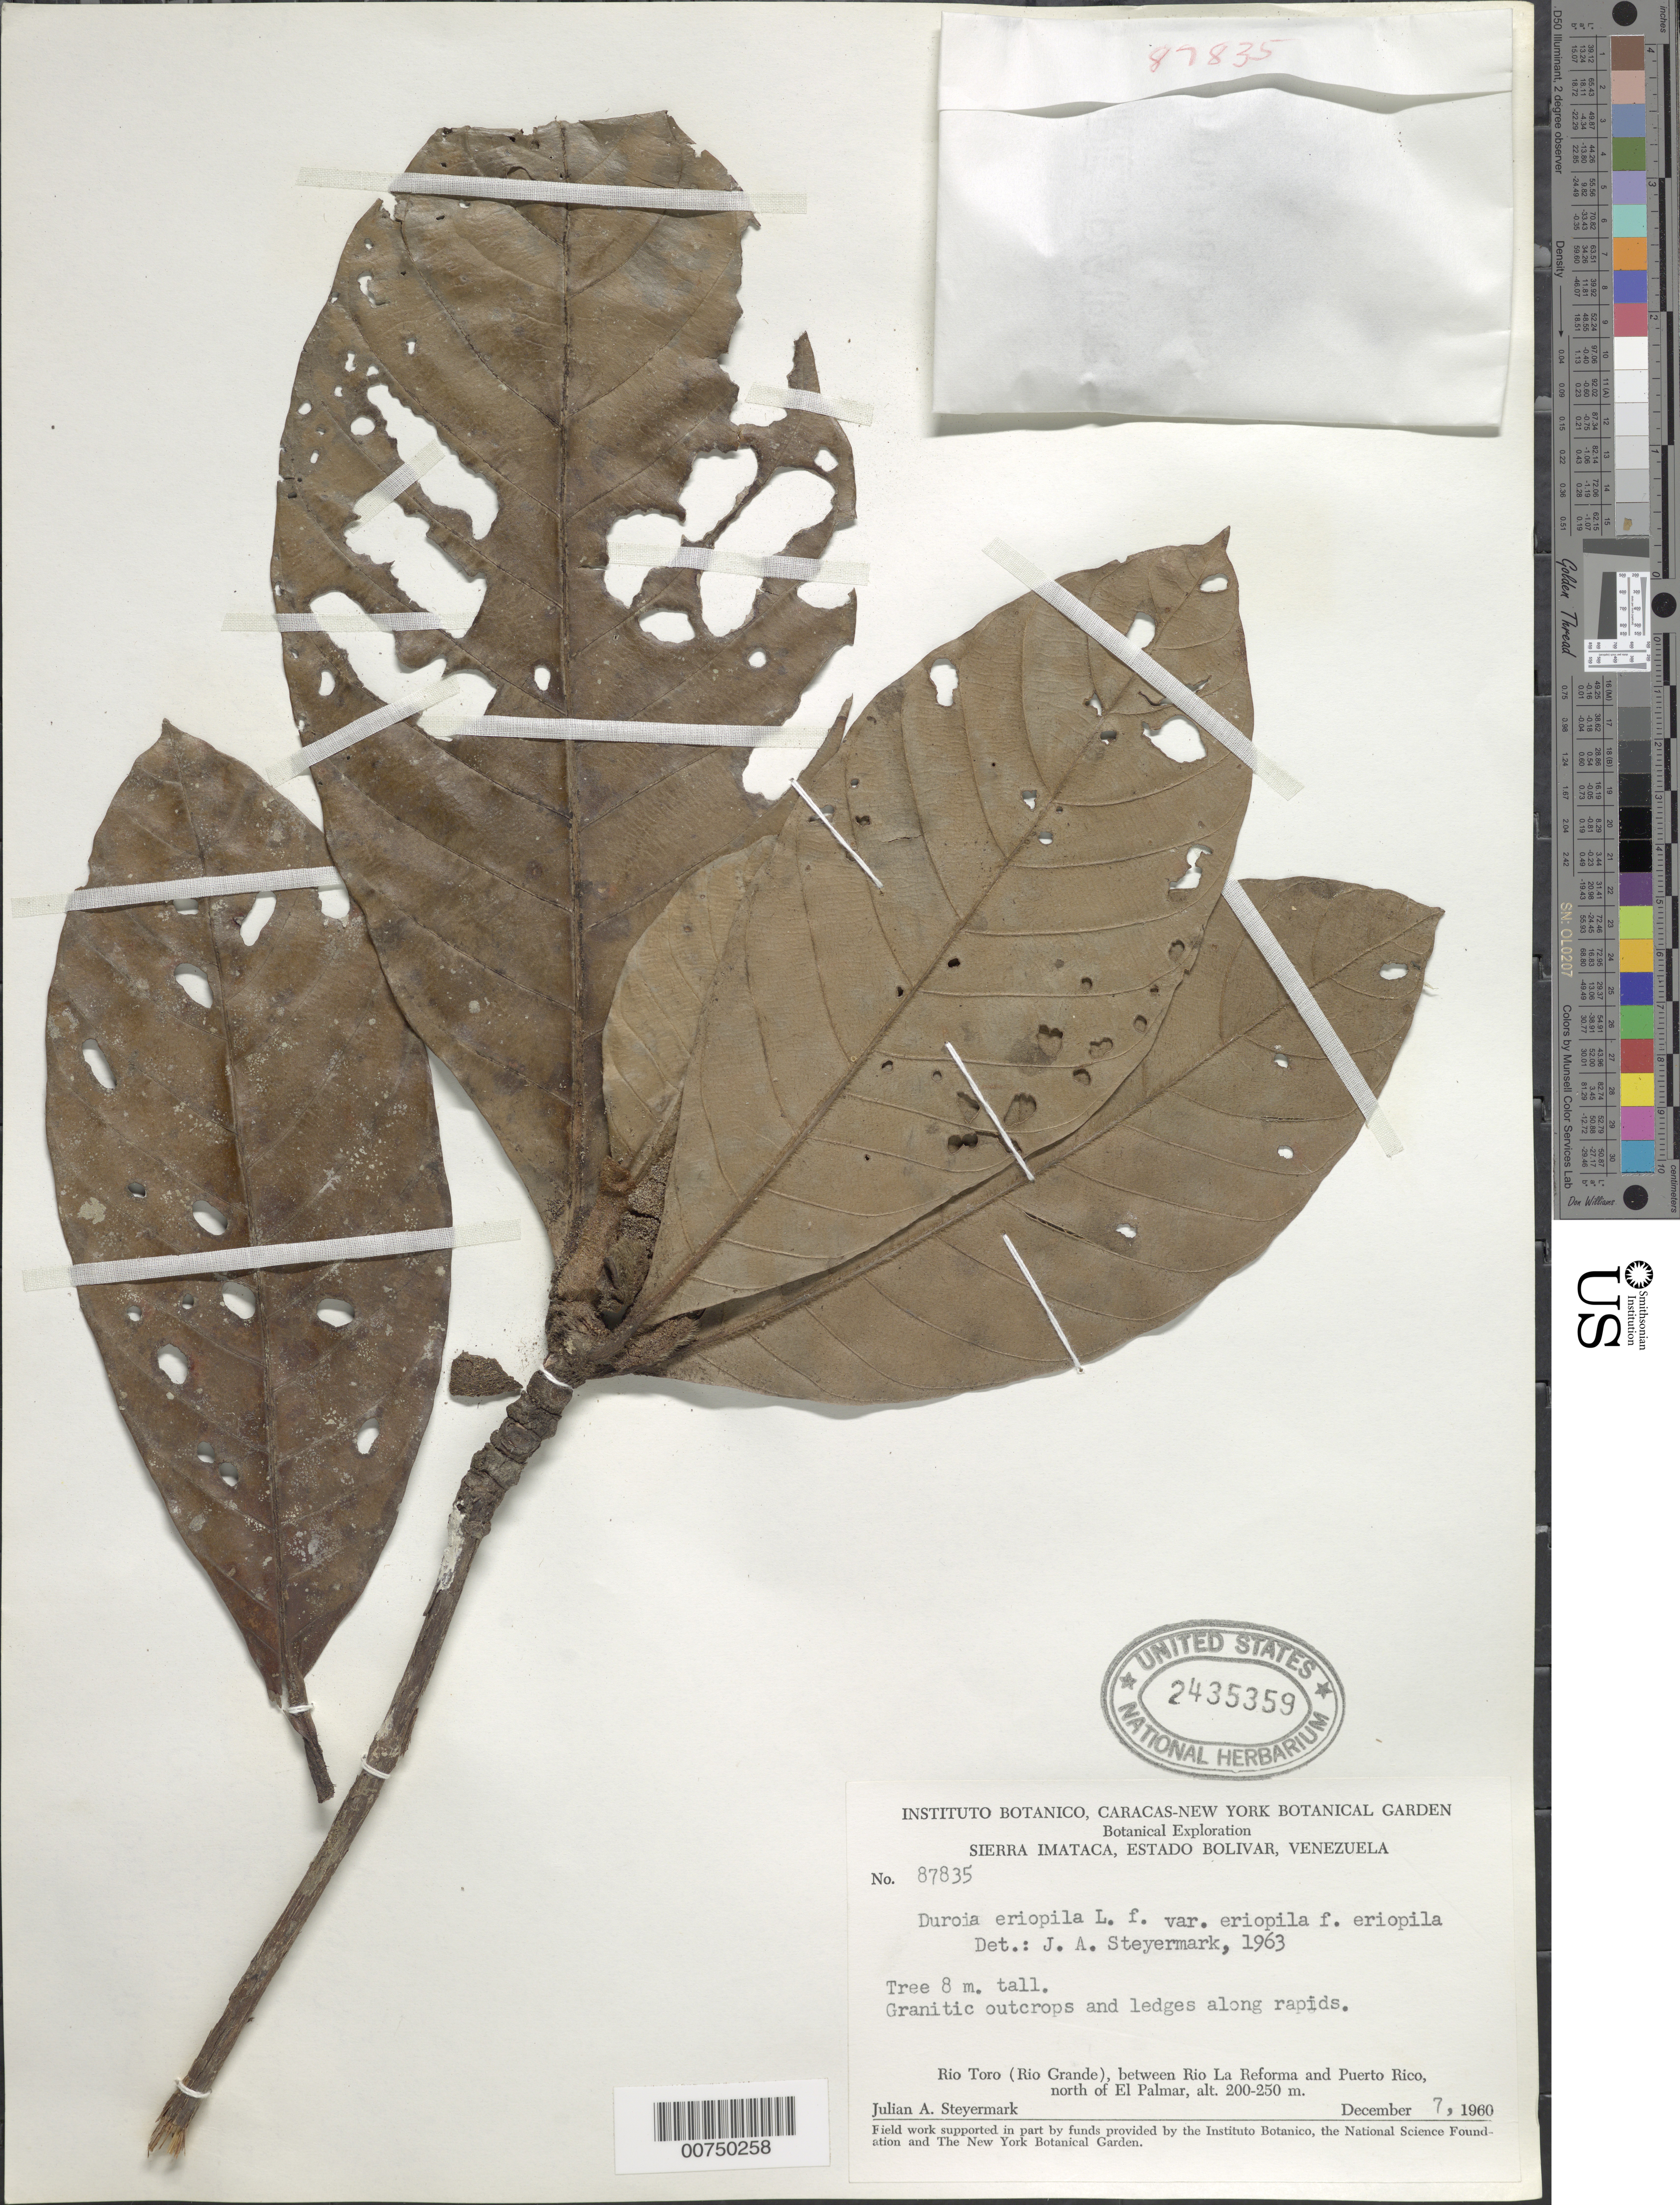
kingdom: Plantae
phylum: Tracheophyta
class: Magnoliopsida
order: Gentianales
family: Rubiaceae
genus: Duroia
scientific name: Duroia eriopila f. eriopila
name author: L. f.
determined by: Steyermark, Julian A., (VEN)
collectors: J. Steyermark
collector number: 87835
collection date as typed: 7-Dec-60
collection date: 1960-12-07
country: Venezuela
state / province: Bolívar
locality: Sierra Imataca; Río Toro (Río Grande), between Río La Reforma and Puerto Rico, N of El Palmar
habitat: Granitic outcrops & ledges along rapids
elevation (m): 200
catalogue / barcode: US 2435359